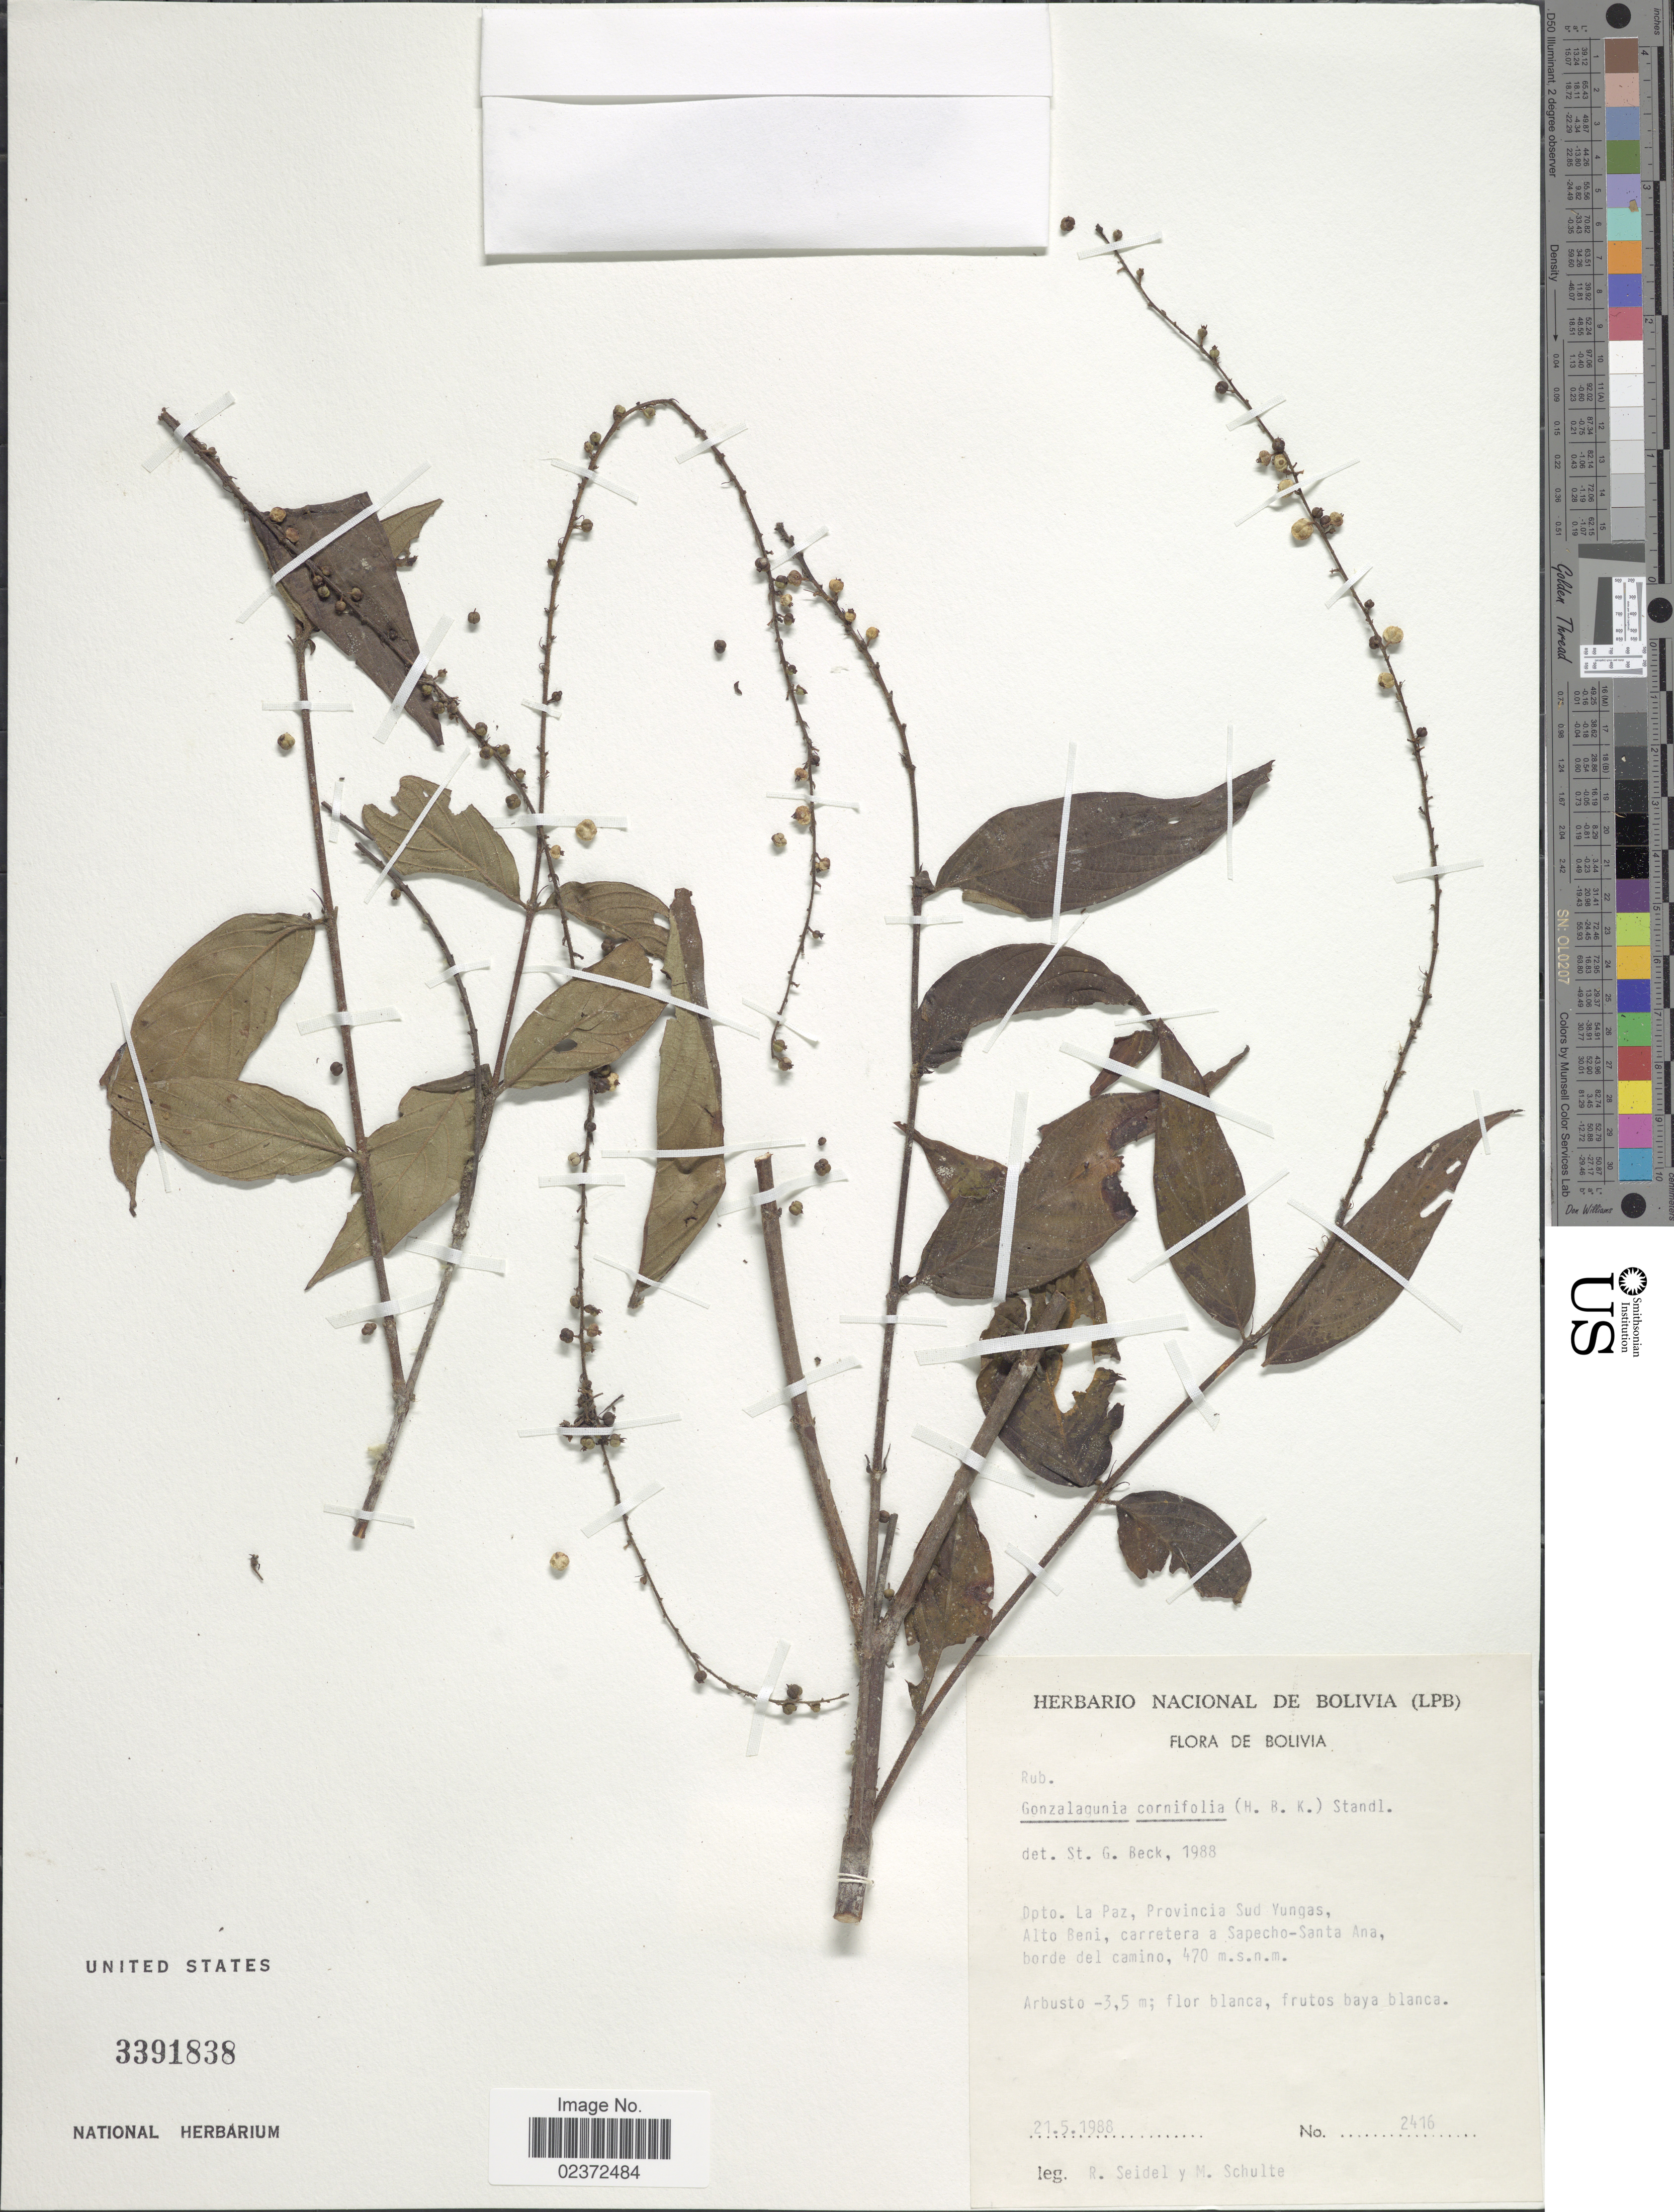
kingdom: Plantae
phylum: Tracheophyta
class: Magnoliopsida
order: Gentianales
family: Rubiaceae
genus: Gonzalagunia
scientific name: Gonzalagunia cornifolia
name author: (Kunth) Standl.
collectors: R. Seidel & M. Schulte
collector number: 2416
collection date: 1988-05-21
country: Bolivia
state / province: La Paz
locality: Provincia Sud Yungas, Alto beni, carretera a Sapecho-Santa Ana, borde del camino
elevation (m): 470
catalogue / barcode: US 3391838